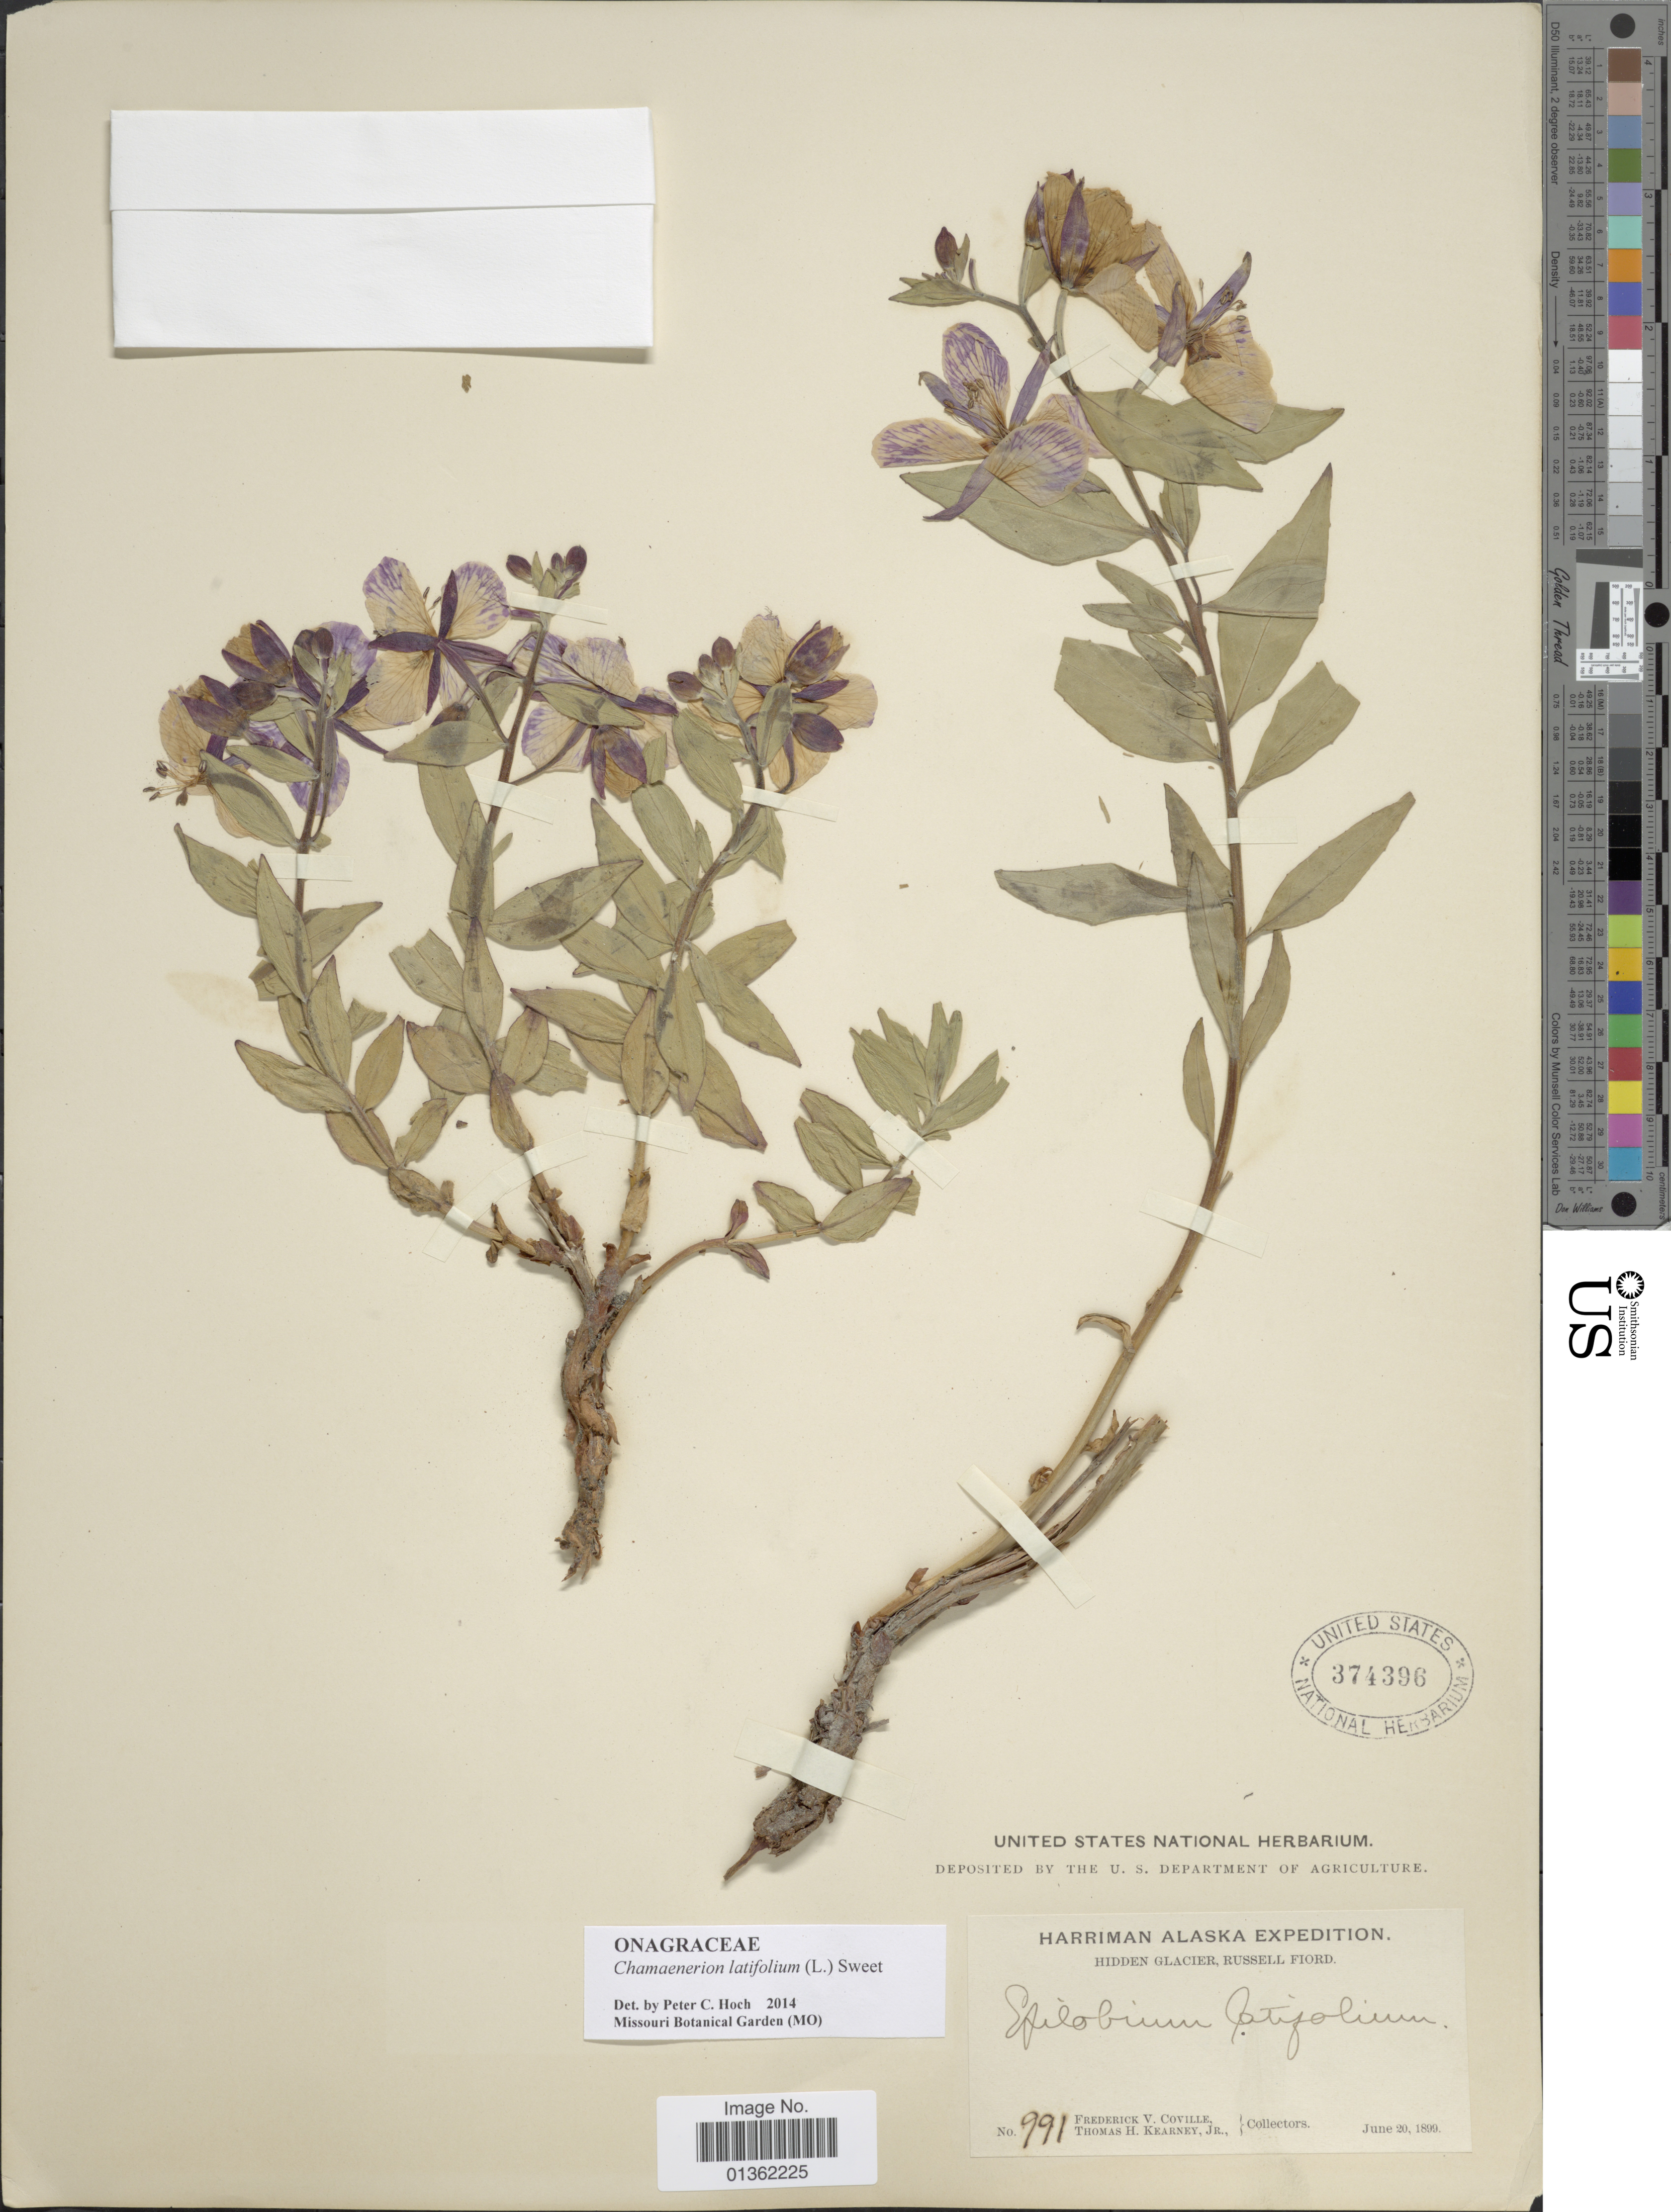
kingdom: Plantae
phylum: Tracheophyta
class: Magnoliopsida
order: Myrtales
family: Onagraceae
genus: Chamaenerion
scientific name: Chamaenerion latifolium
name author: (L.) Th. Fr. & Lange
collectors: F. V. Coville & T. H. Kearney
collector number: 991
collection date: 1899-06-20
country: United States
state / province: Alaska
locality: Hidden Glacier, Russell Fiord.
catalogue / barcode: US 374396